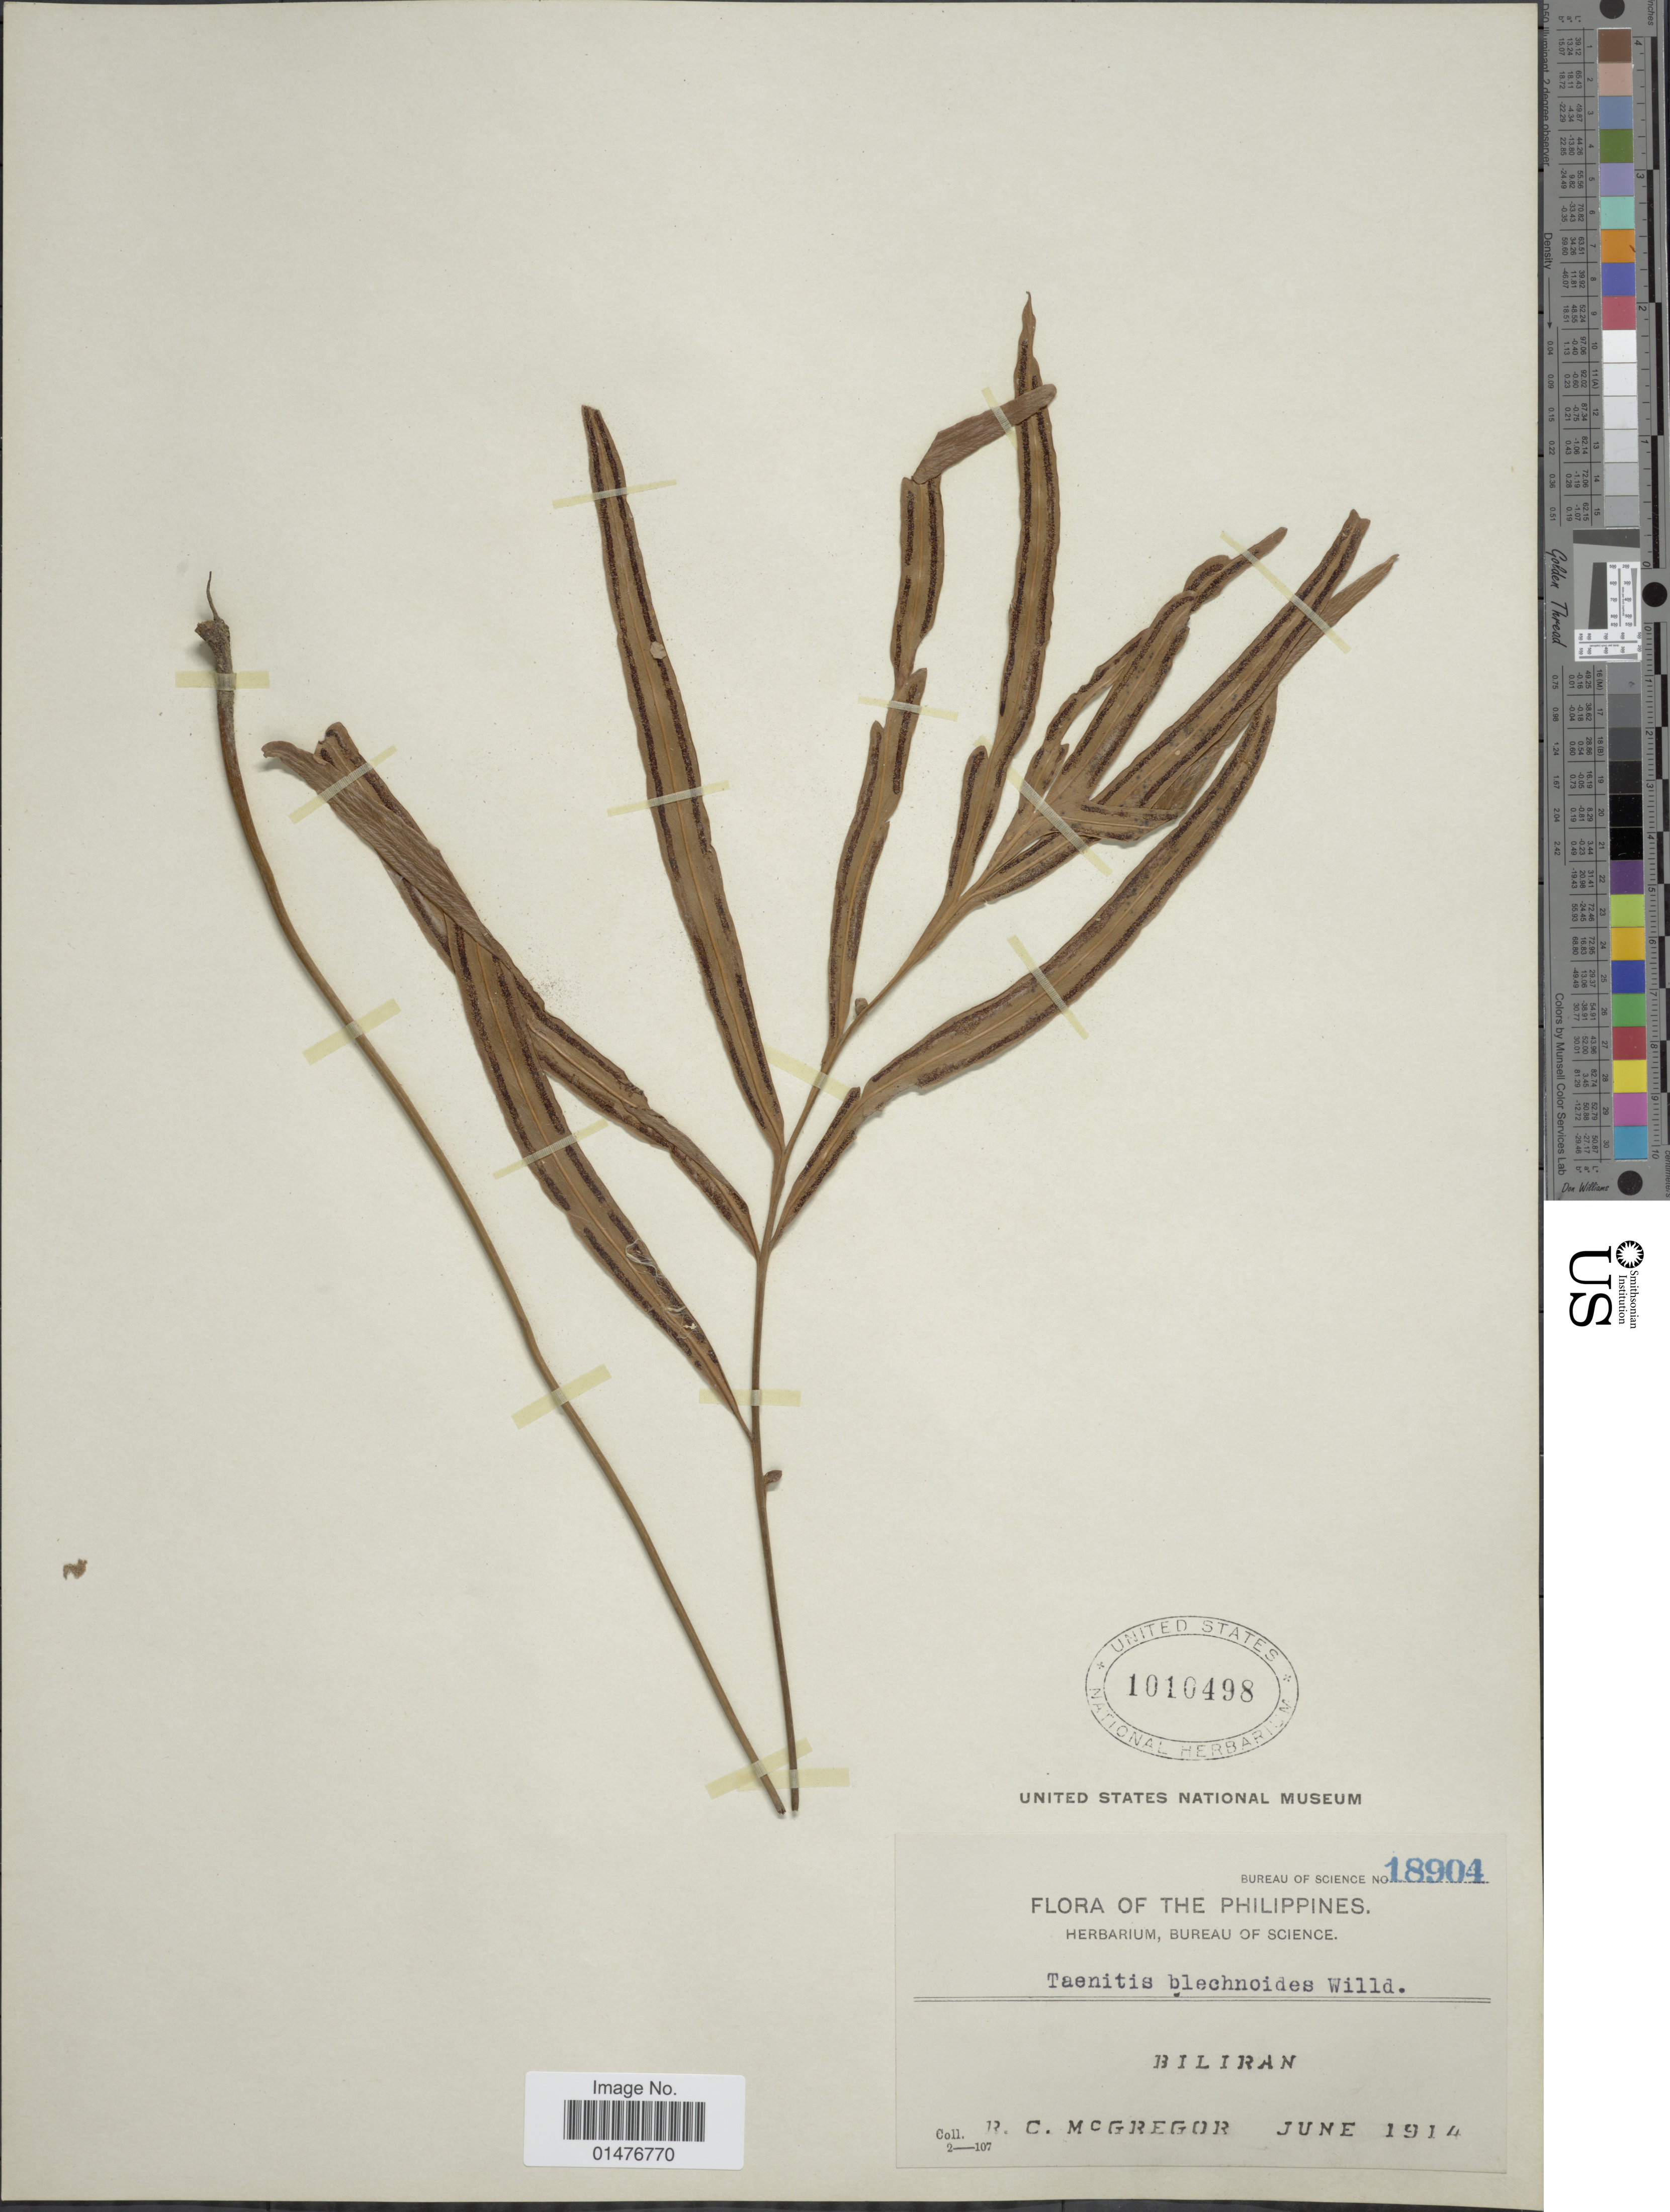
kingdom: Plantae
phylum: Tracheophyta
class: Polypodiopsida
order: Polypodiales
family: Pteridaceae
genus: Taenitis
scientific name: Taenitis blechnoides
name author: (Willd.) Sw.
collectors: R. C. McGregor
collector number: Bureau of Science18904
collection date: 1914-06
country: Philippines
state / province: Eastern Visayas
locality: Philippines, Biliran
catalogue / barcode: US 1010498